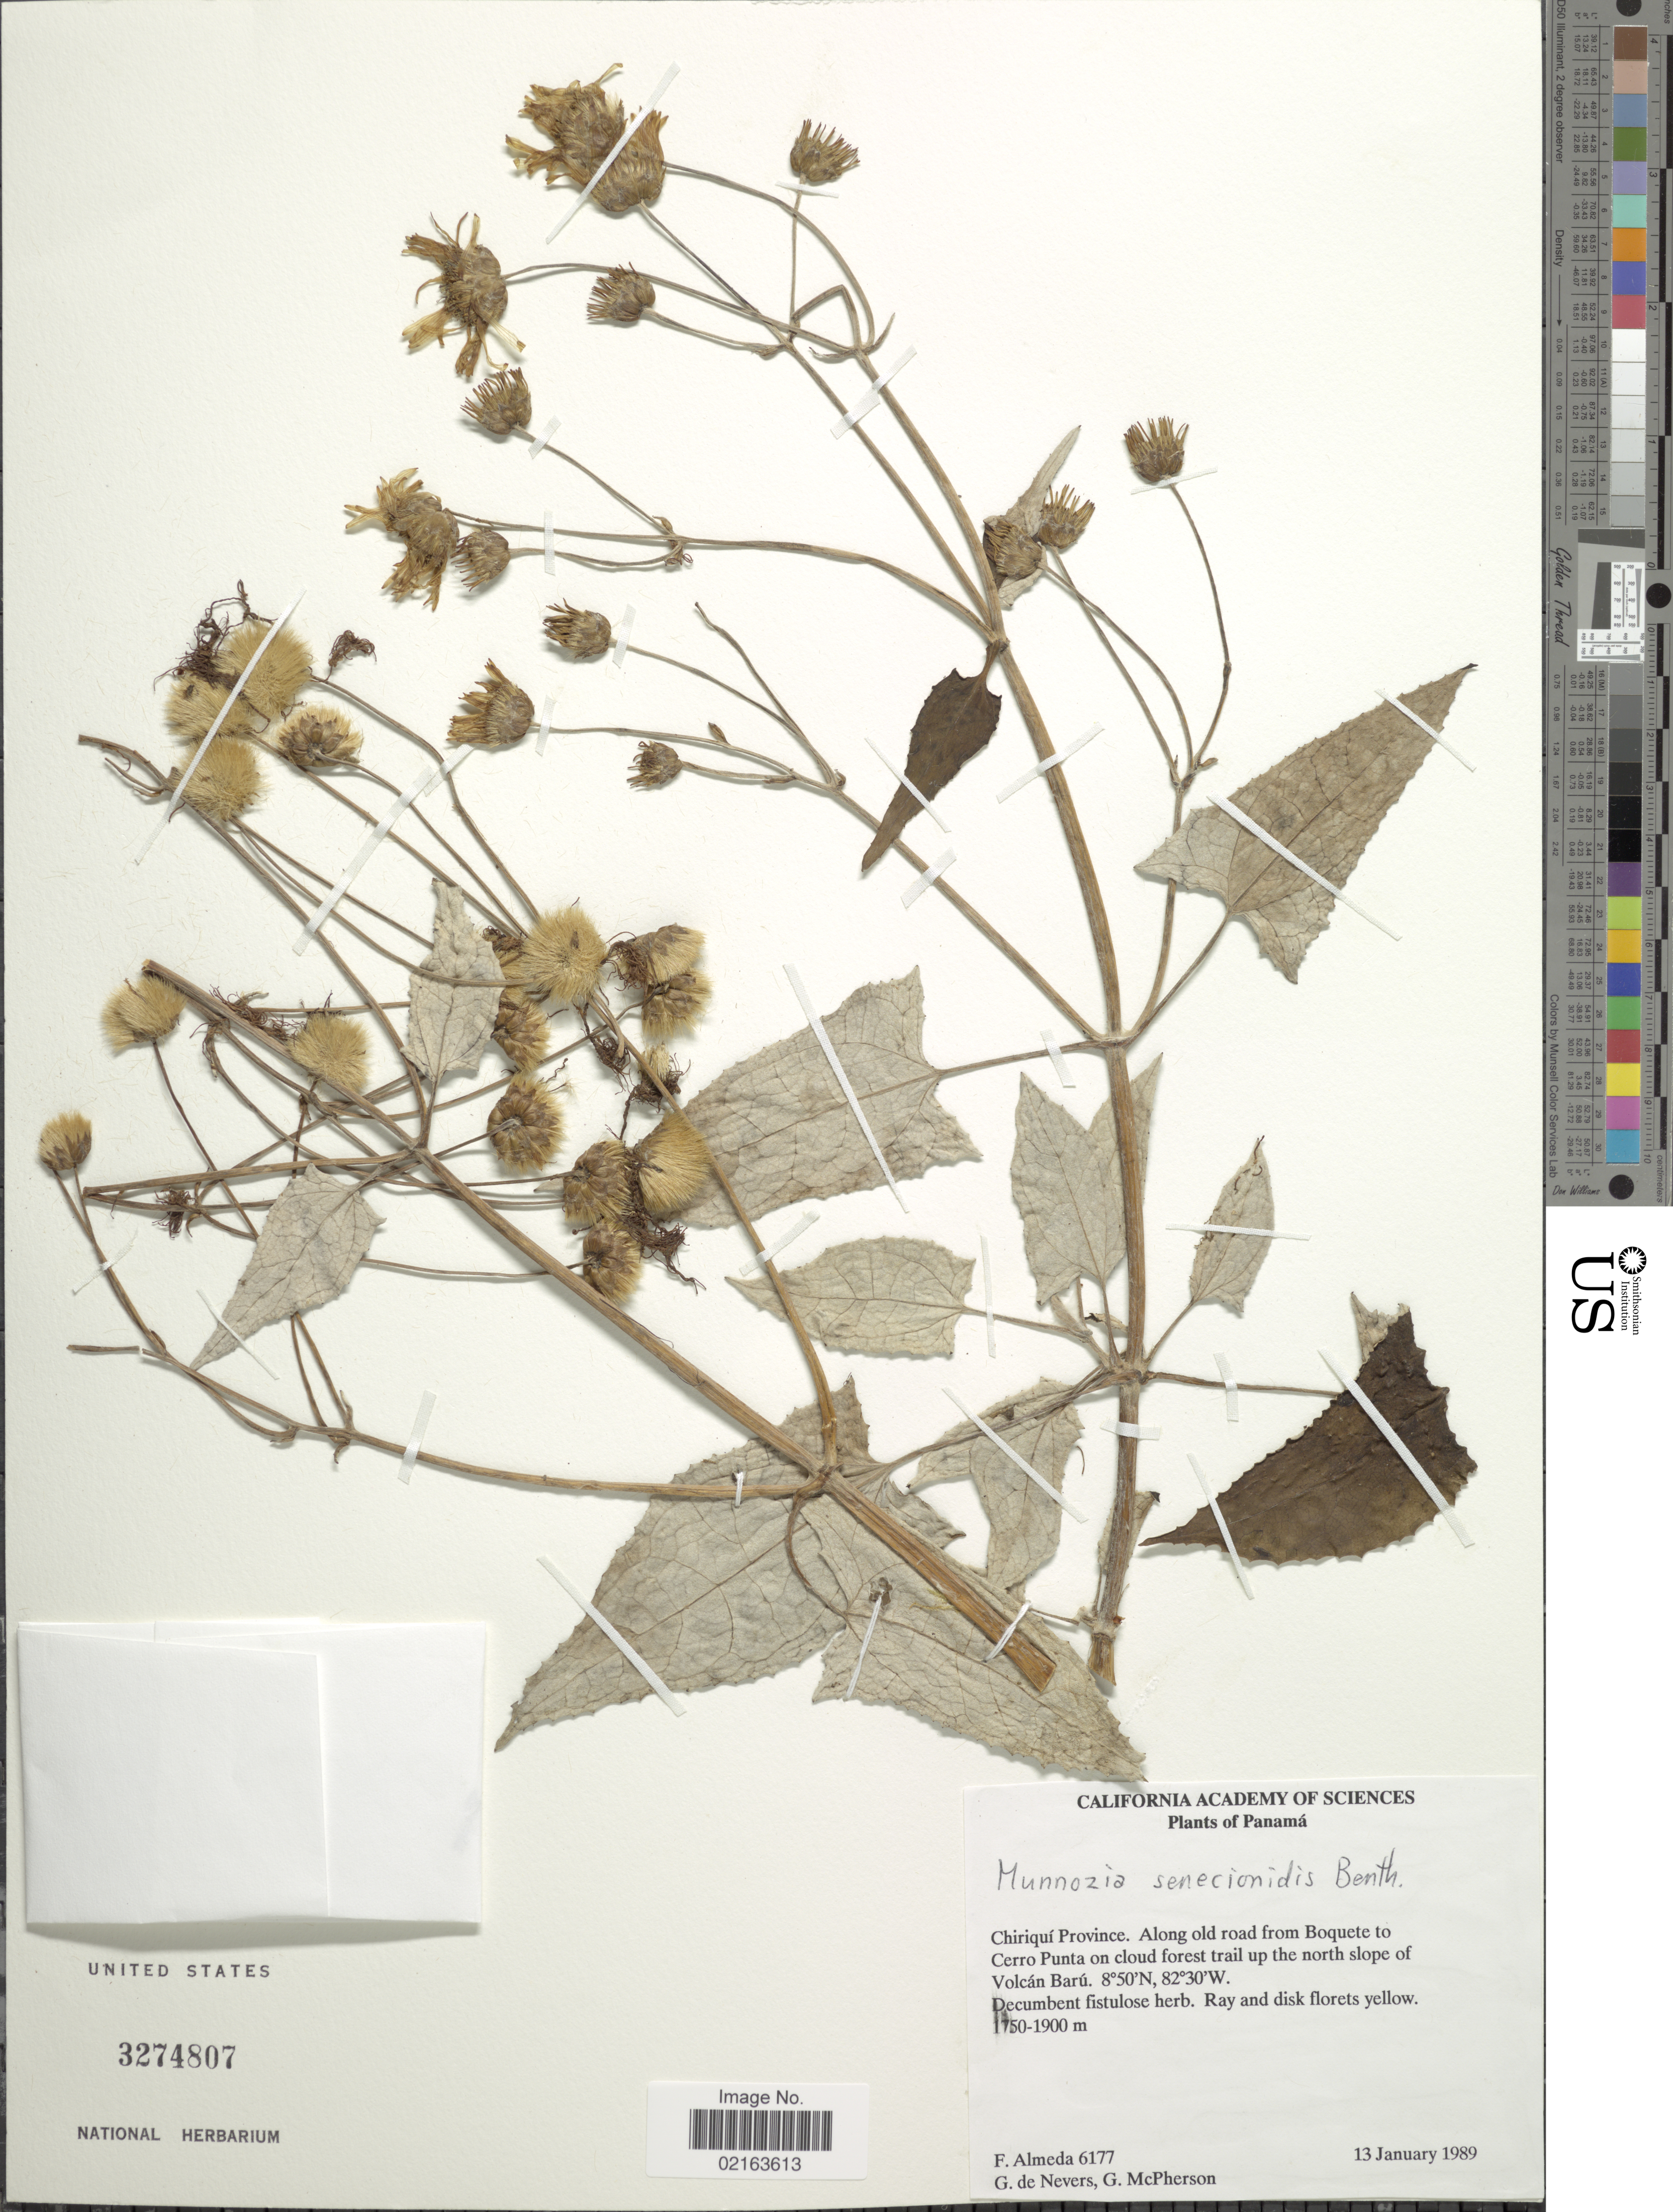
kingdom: Plantae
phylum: Tracheophyta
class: Magnoliopsida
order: Asterales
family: Asteraceae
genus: Munnozia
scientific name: Munnozia senecionidis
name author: Benth.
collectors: F. Almeda, G. Nevers & G. McPherson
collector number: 6177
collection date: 1989-01-13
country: Panama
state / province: Chiriqui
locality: Chiriquí Province. Along old road from Boquete to Cerro Punta on cloud forest trail up the north slope of Volcán Barú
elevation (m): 1750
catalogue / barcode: US 3274807